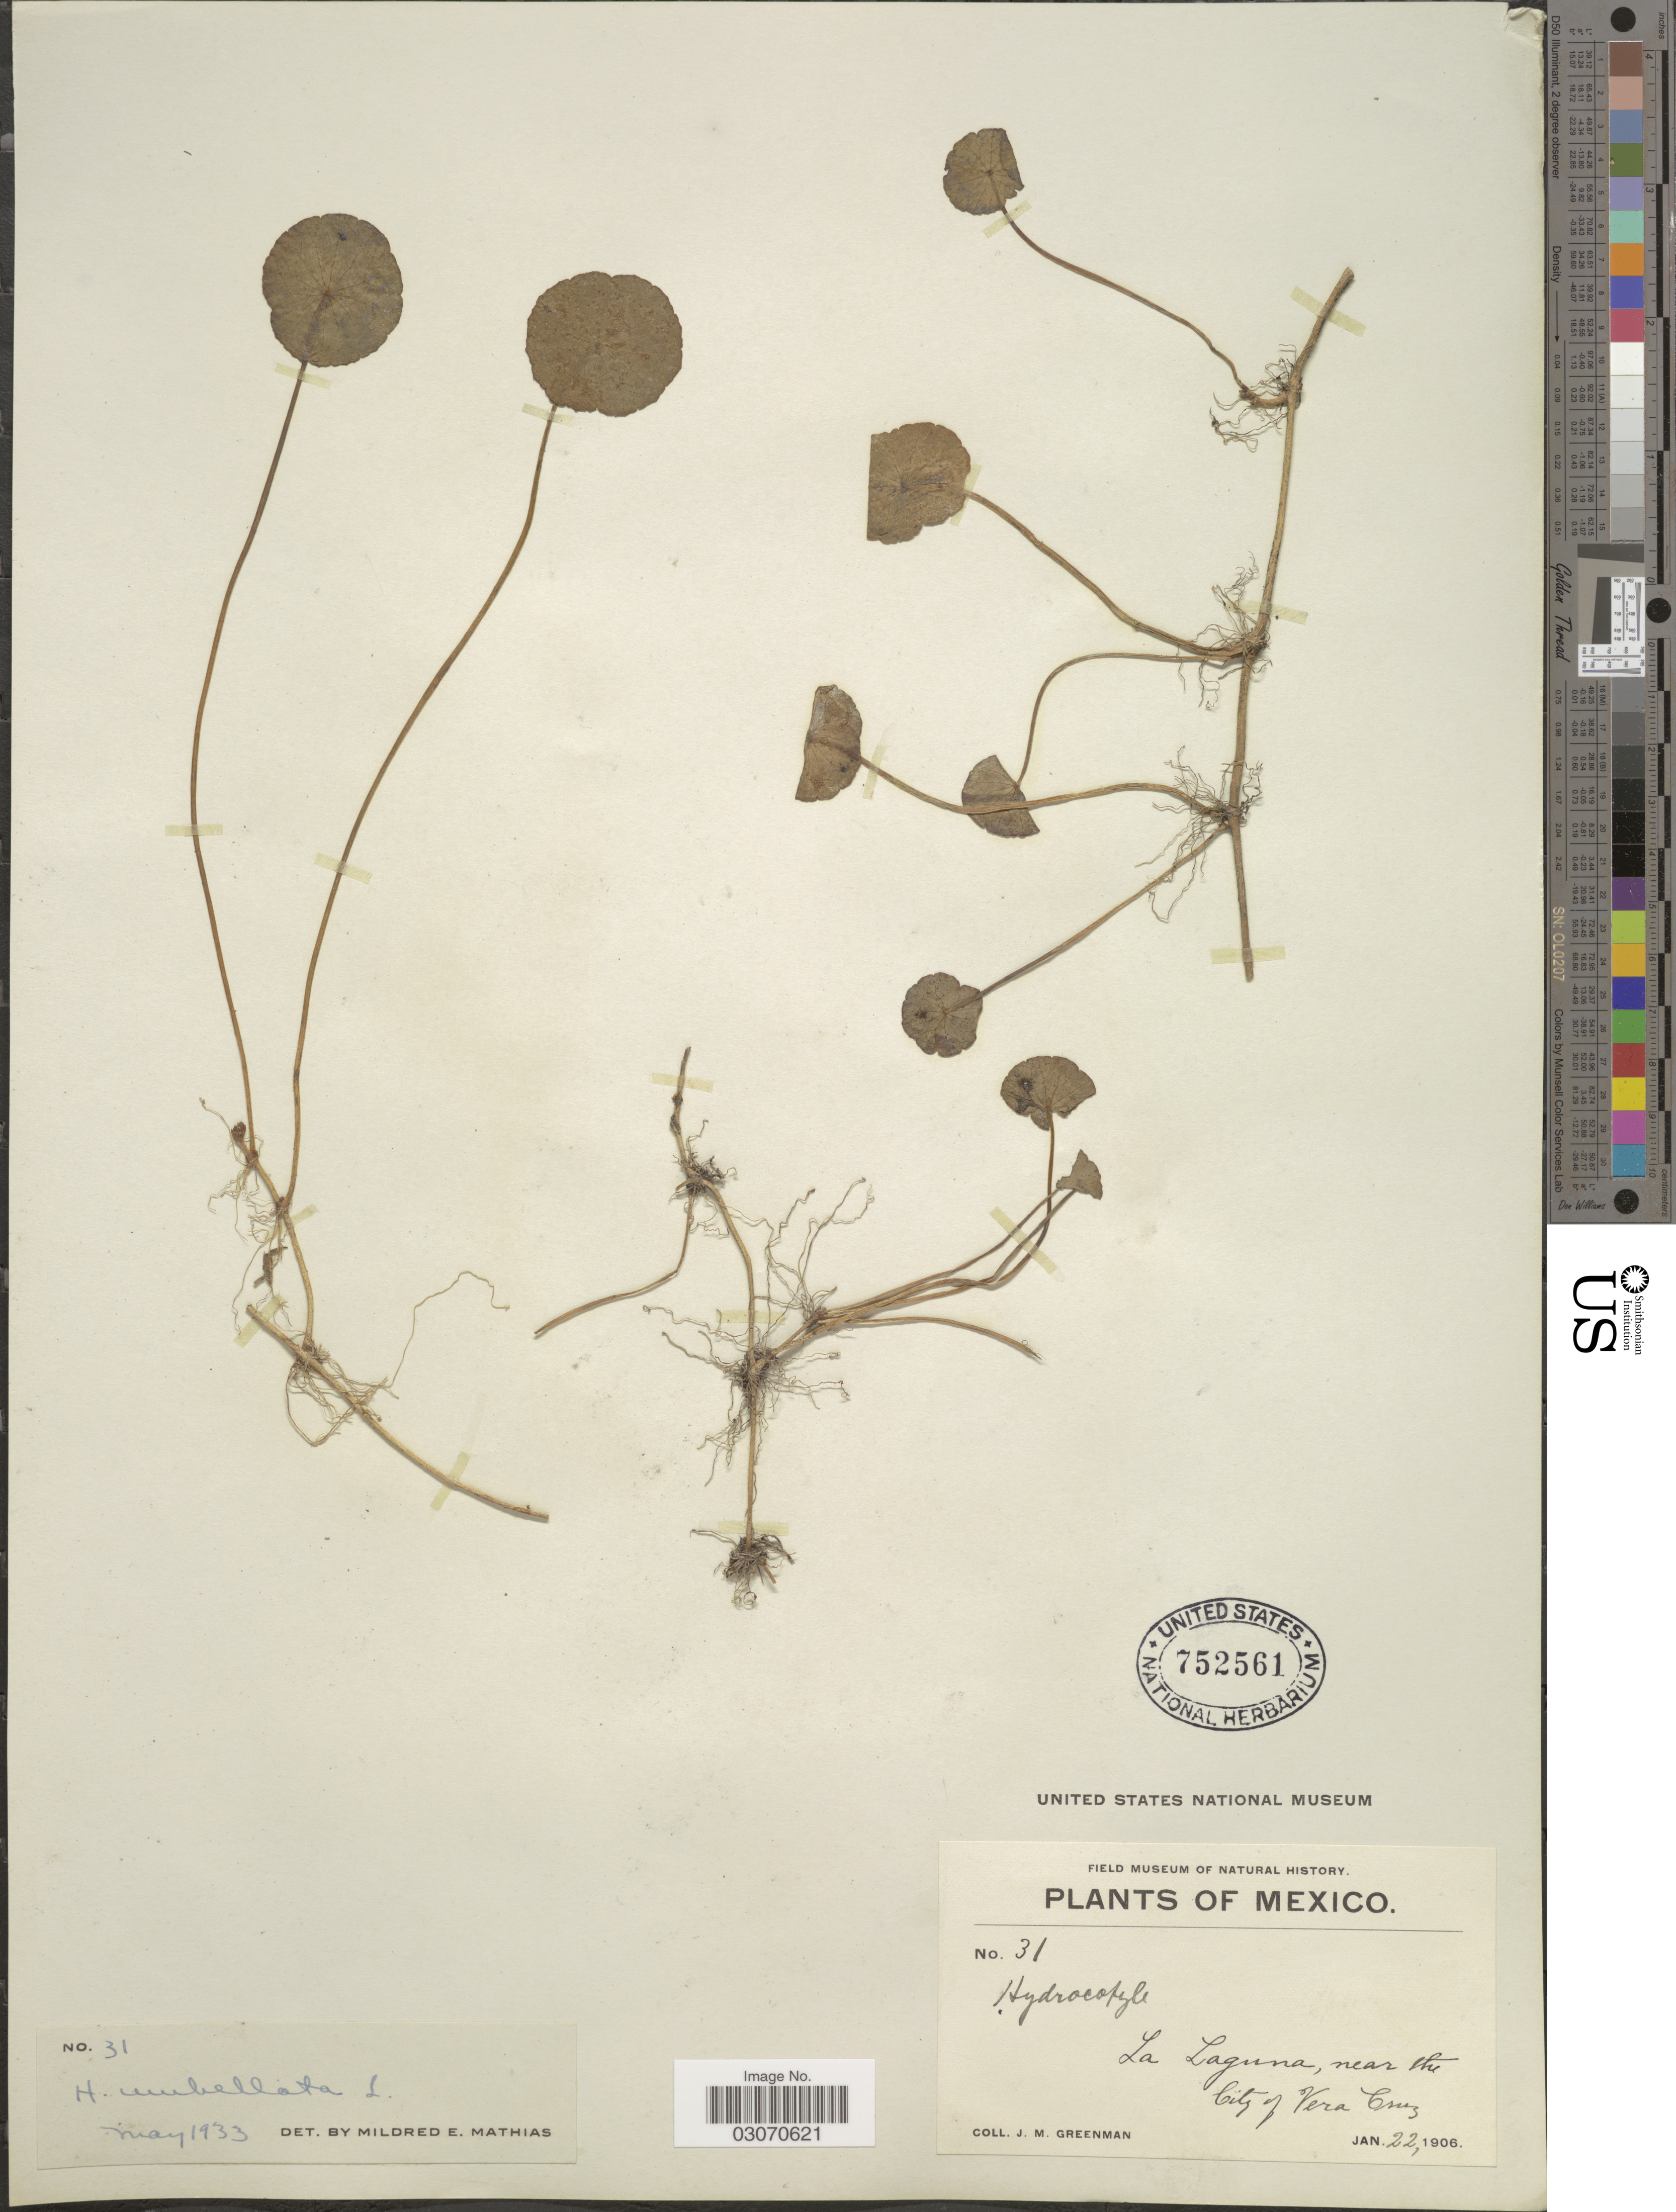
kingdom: Plantae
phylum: Tracheophyta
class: Magnoliopsida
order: Apiales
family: Araliaceae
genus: Hydrocotyle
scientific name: Hydrocotyle umbellata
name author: L.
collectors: J. M. Greenman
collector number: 31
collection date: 1906-01-22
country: Mexico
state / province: Veracruz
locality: La Laguna, near the City of Vera Cruz.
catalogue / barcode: US 752561